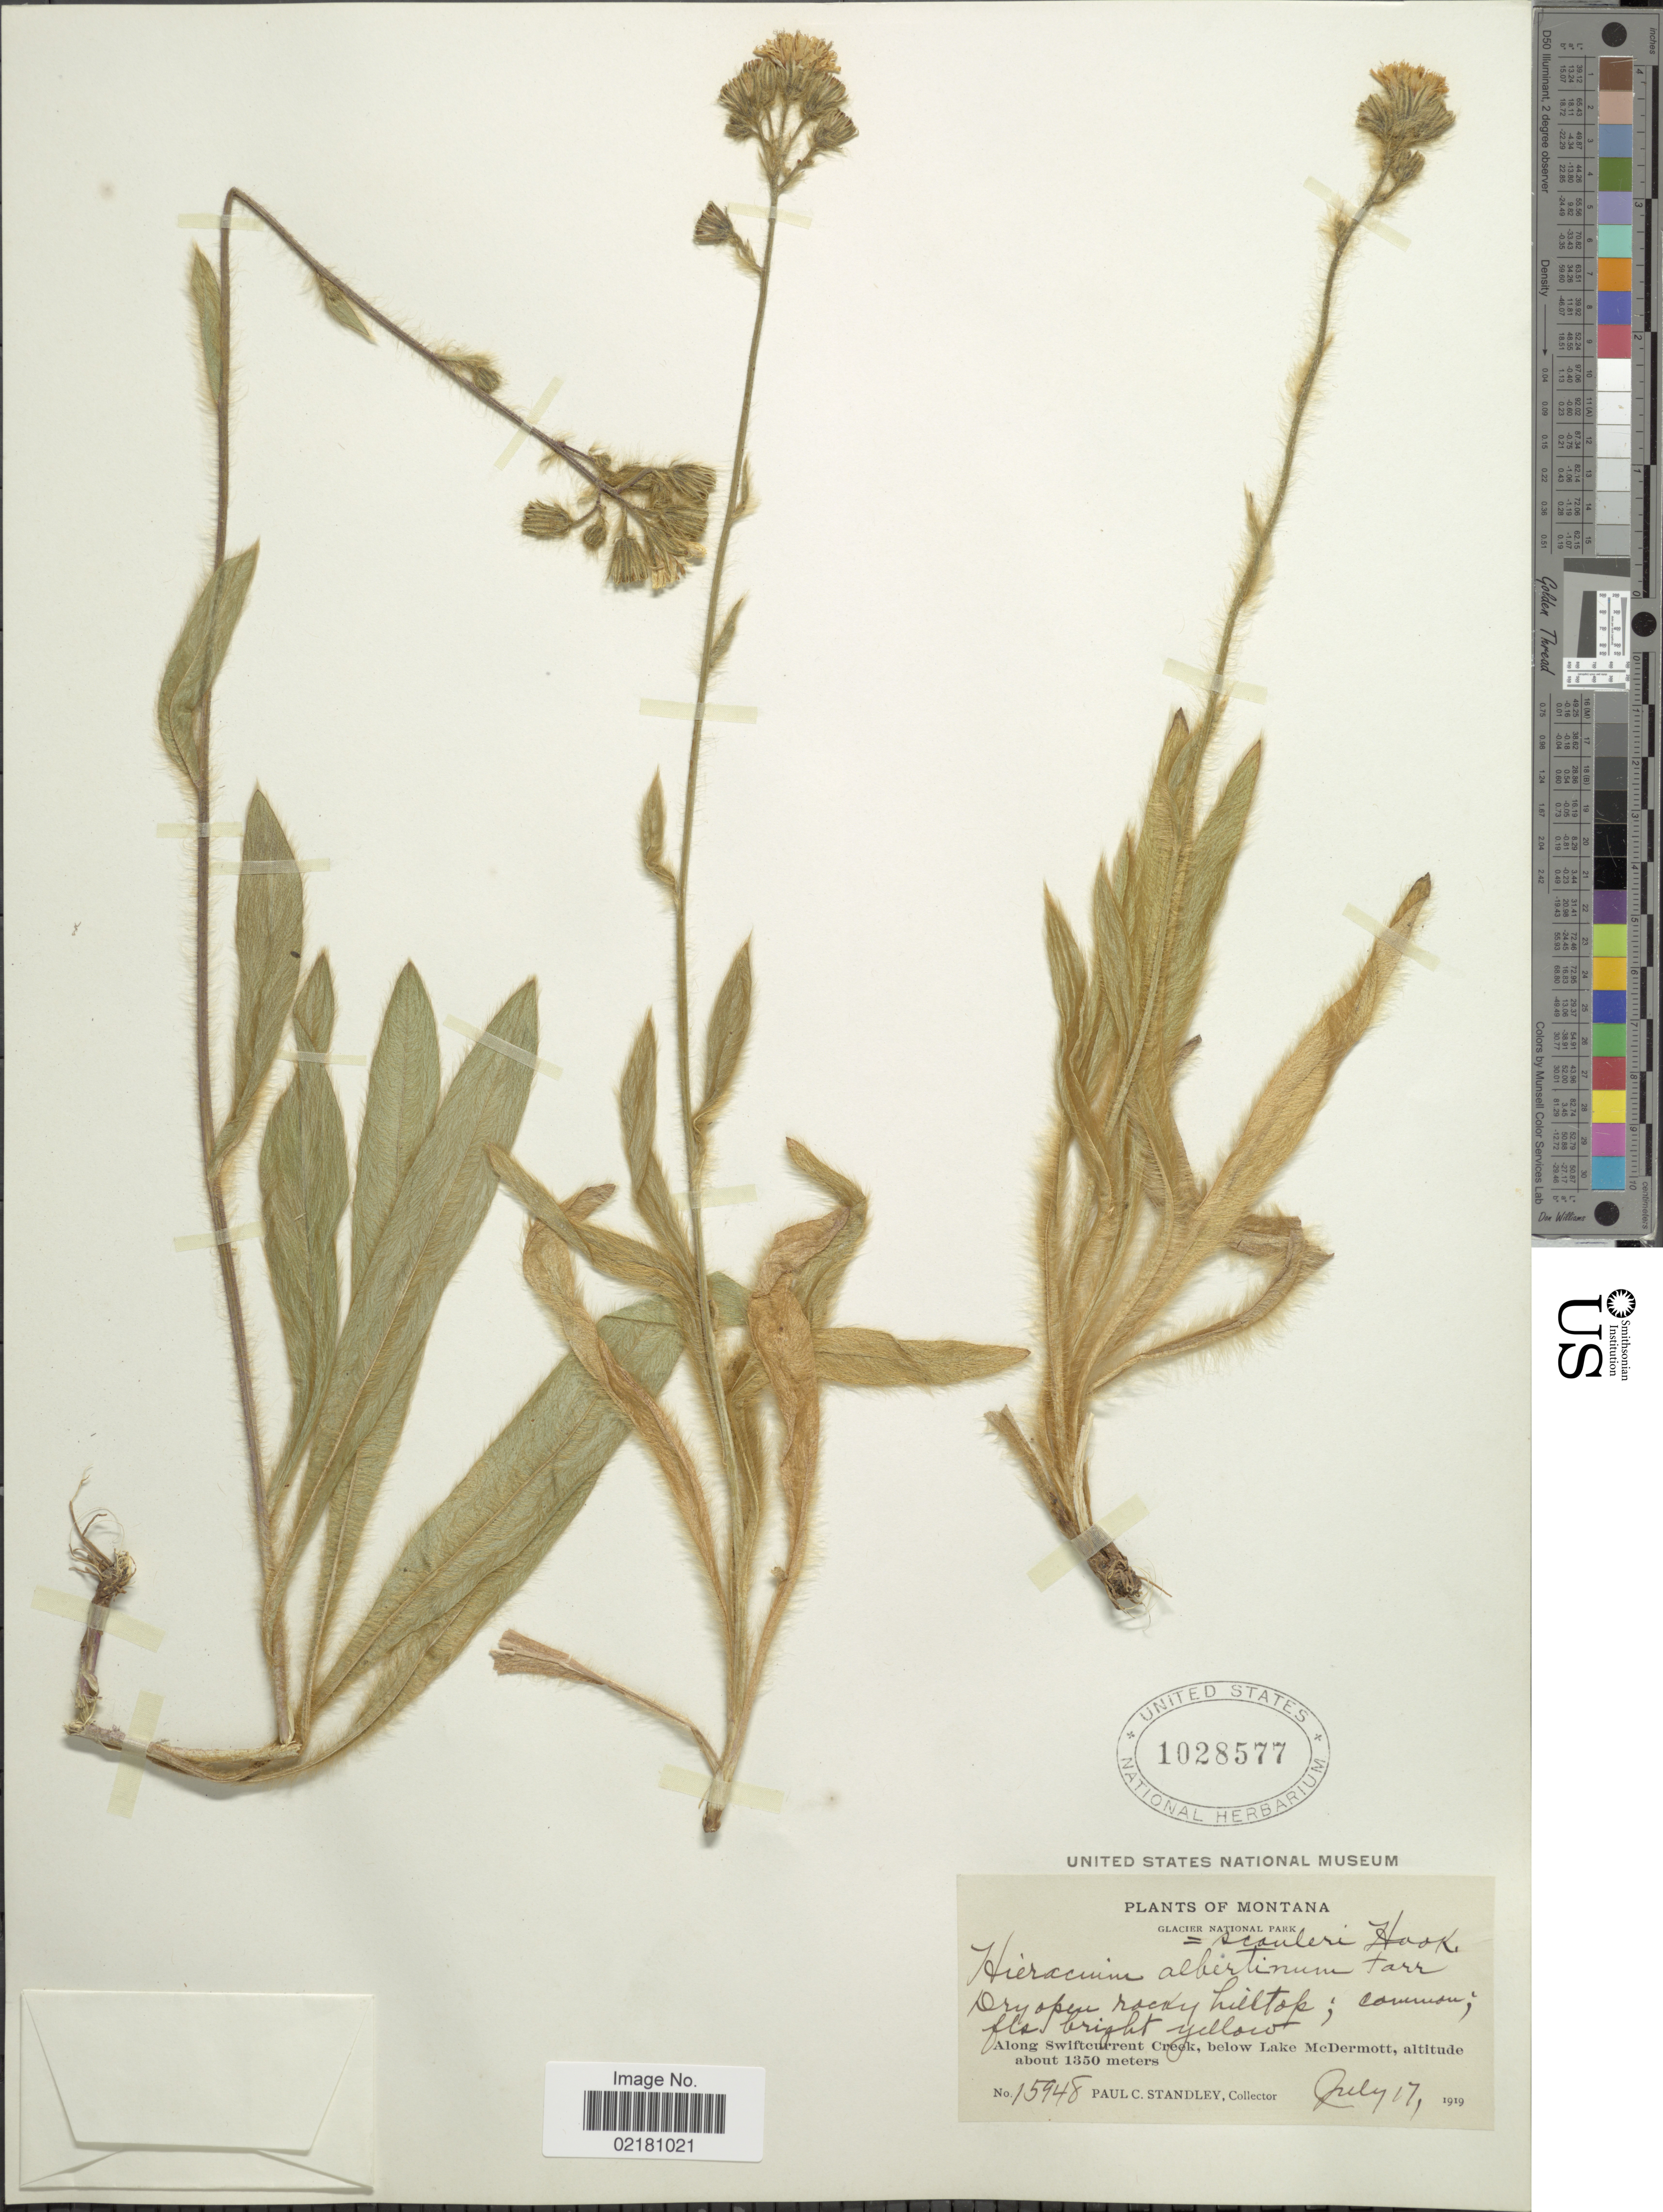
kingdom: Plantae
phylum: Tracheophyta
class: Magnoliopsida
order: Asterales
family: Asteraceae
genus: Hieracium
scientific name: Hieracium scouleri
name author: Hook.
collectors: P. C. Standley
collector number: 15948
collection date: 1919-07-17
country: United States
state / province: Montana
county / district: Glacier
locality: Glacier National Park. Along Swiftcurrent Creek, below Lake McDermott. Dry open rocky hilltop; comusen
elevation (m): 1350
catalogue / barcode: US 1028577